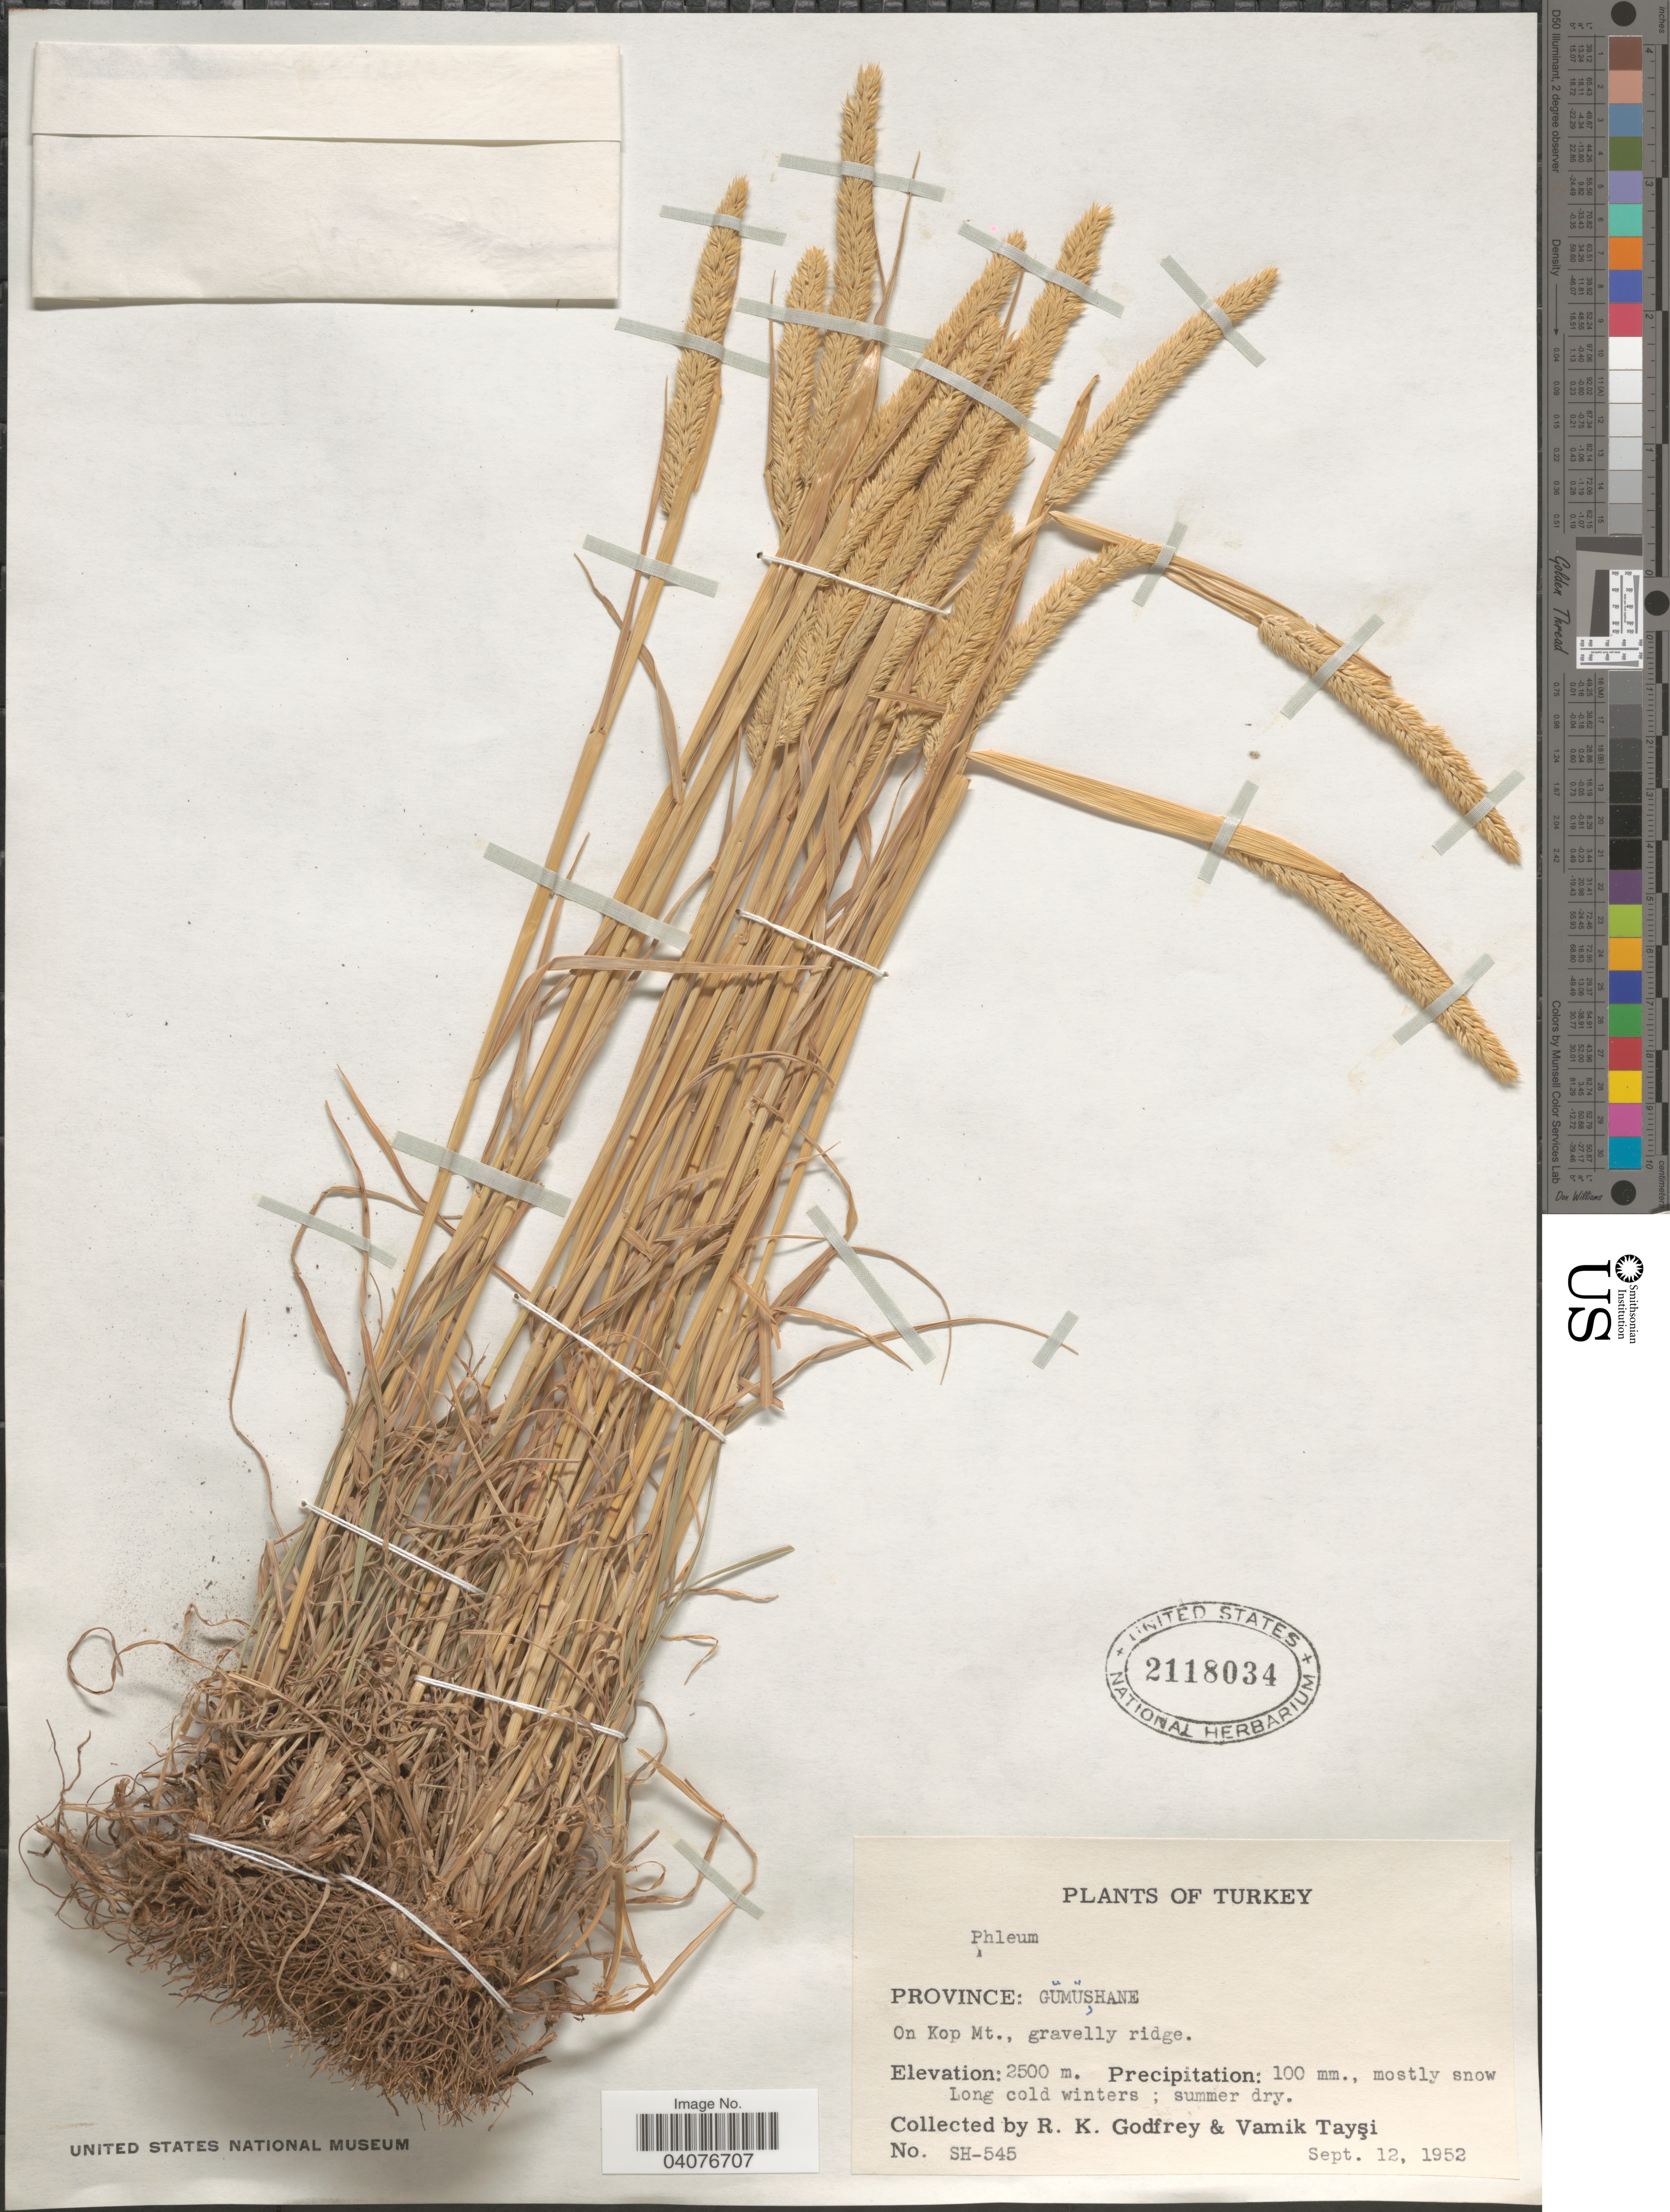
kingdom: Plantae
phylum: Tracheophyta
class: Liliopsida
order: Poales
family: Poaceae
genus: Phleum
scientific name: Phleum sp.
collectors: R. K. Godfrey & V. Taysi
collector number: SH-545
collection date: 1952-09-12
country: Turkey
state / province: Gumushane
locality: On Kop Mt., gravelly ridge.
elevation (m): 2500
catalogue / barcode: US 2118034